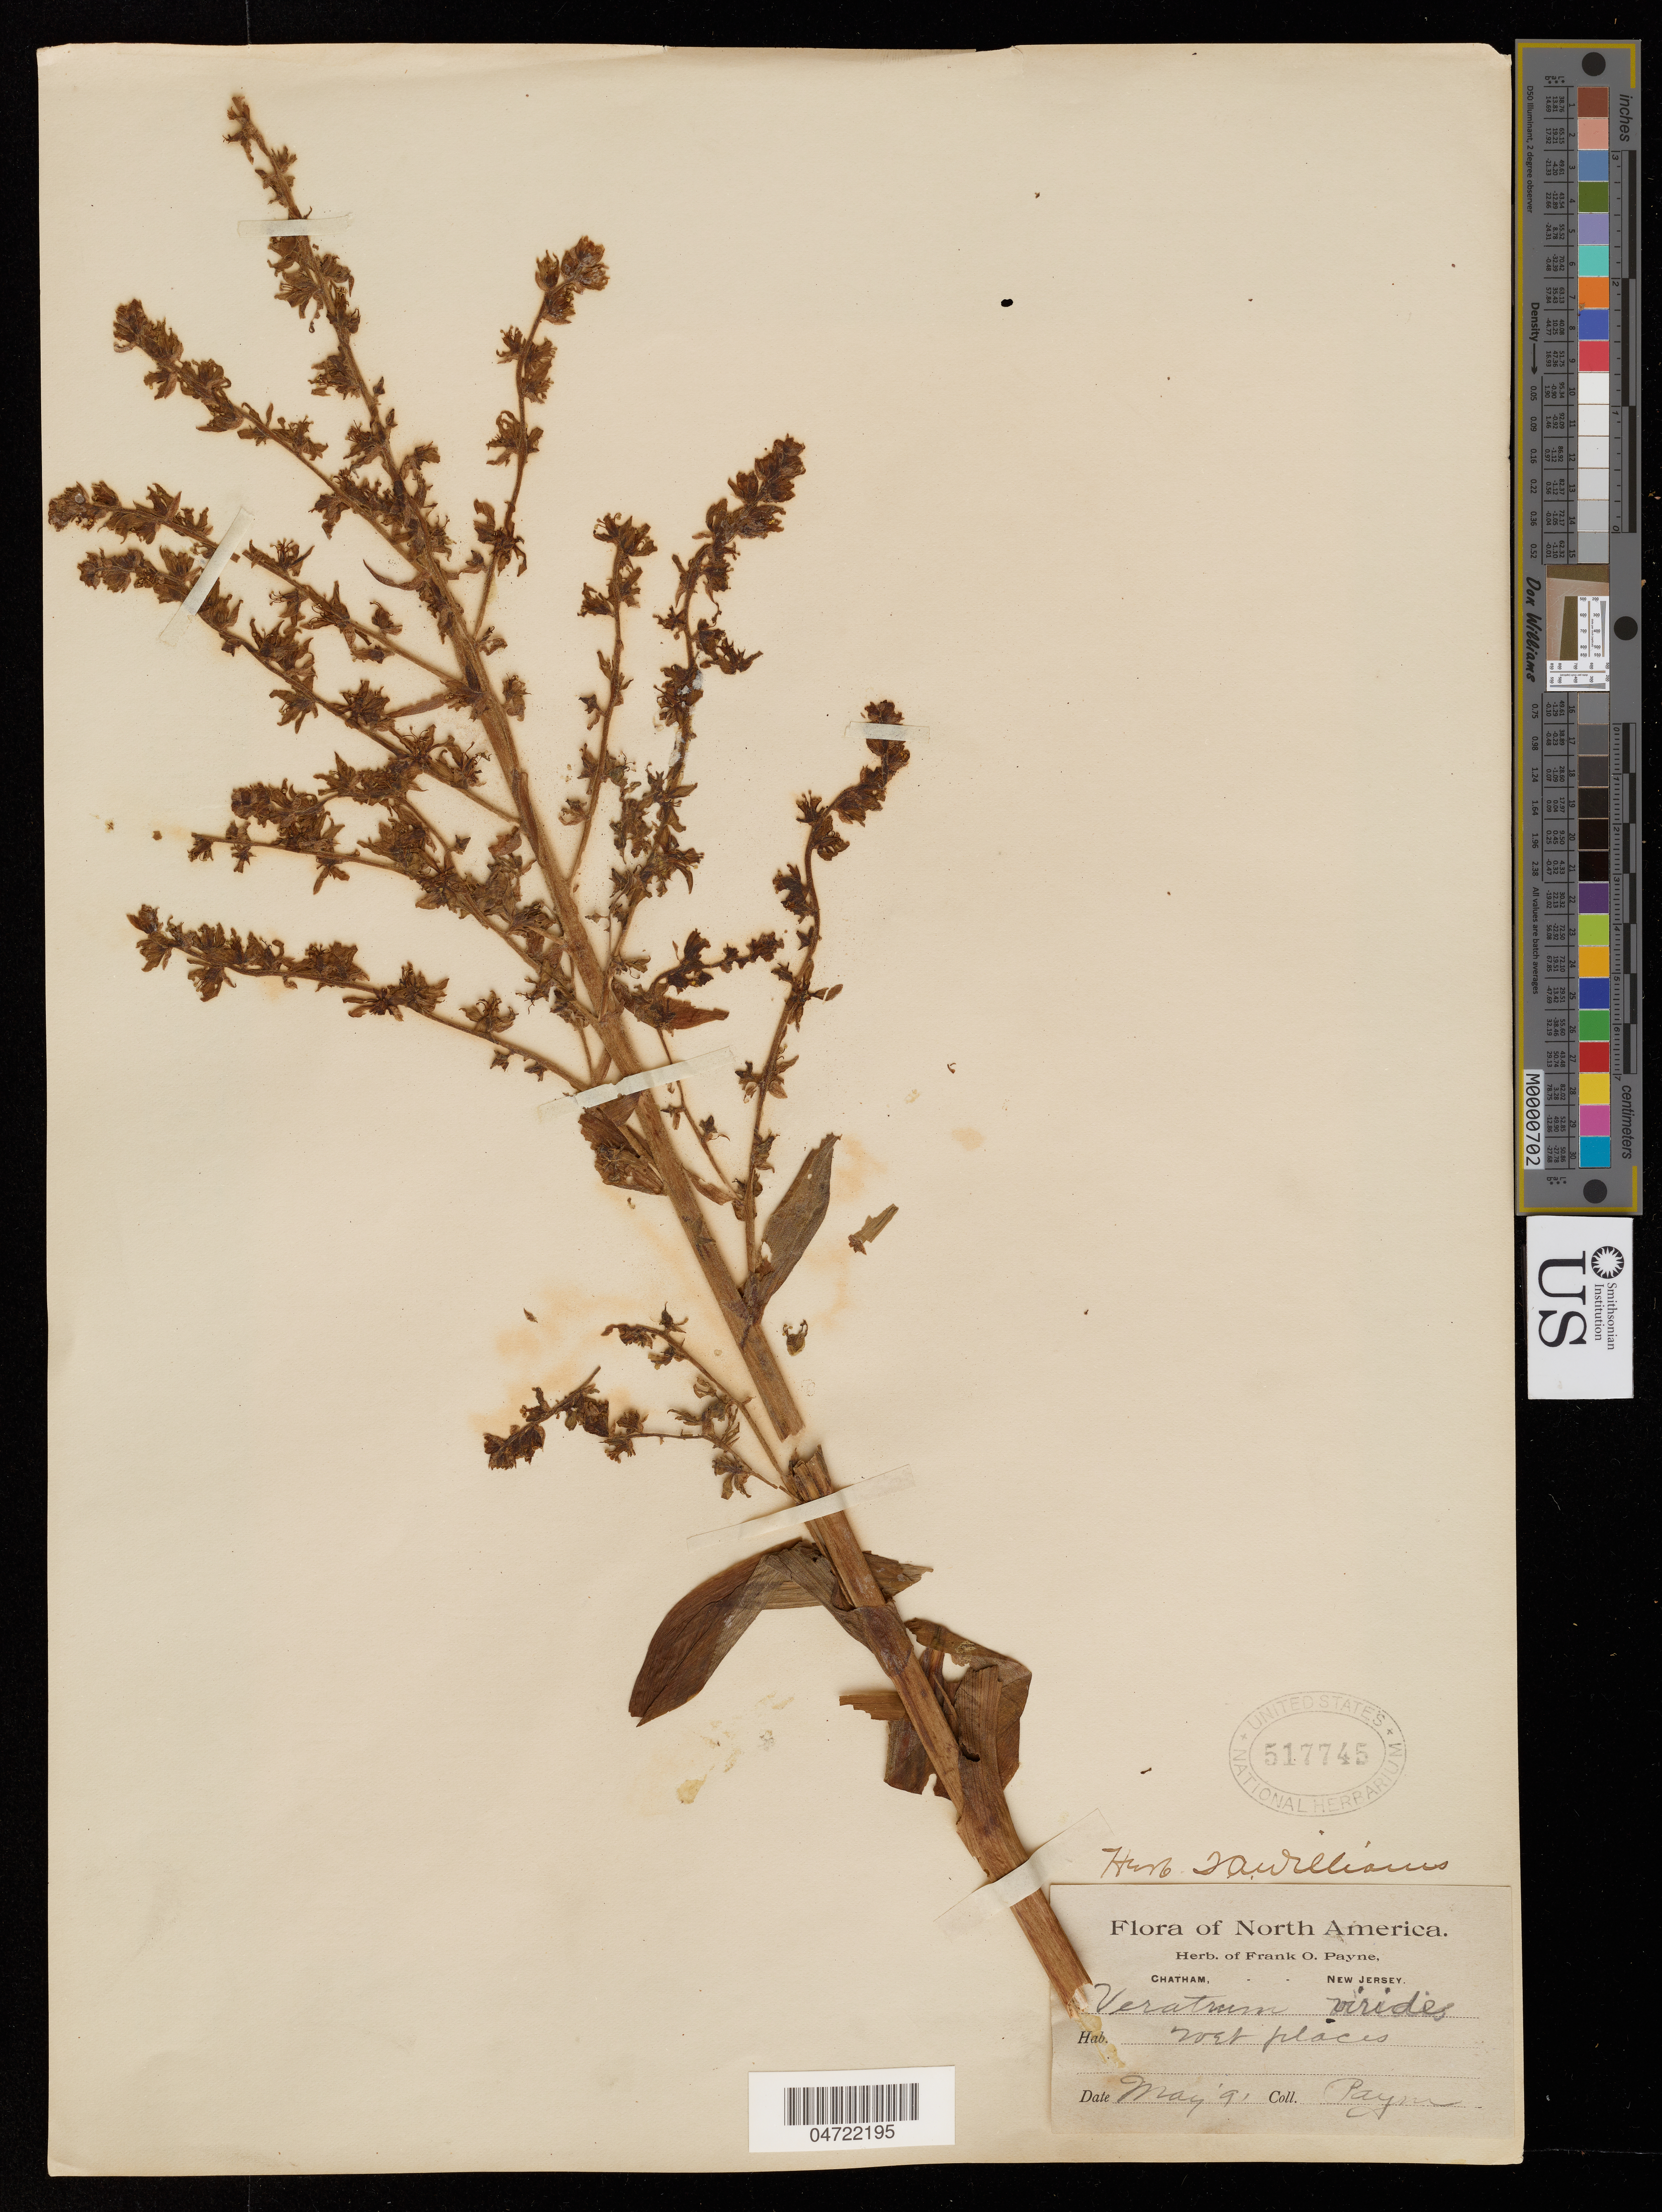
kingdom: Plantae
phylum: Tracheophyta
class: Liliopsida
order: Liliales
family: Melanthiaceae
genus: Veratrum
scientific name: Veratrum viride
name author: Aiton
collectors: F. Payne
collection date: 1891-05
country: United States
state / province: New Jersey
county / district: Chatham County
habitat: wet places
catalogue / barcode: US 517745